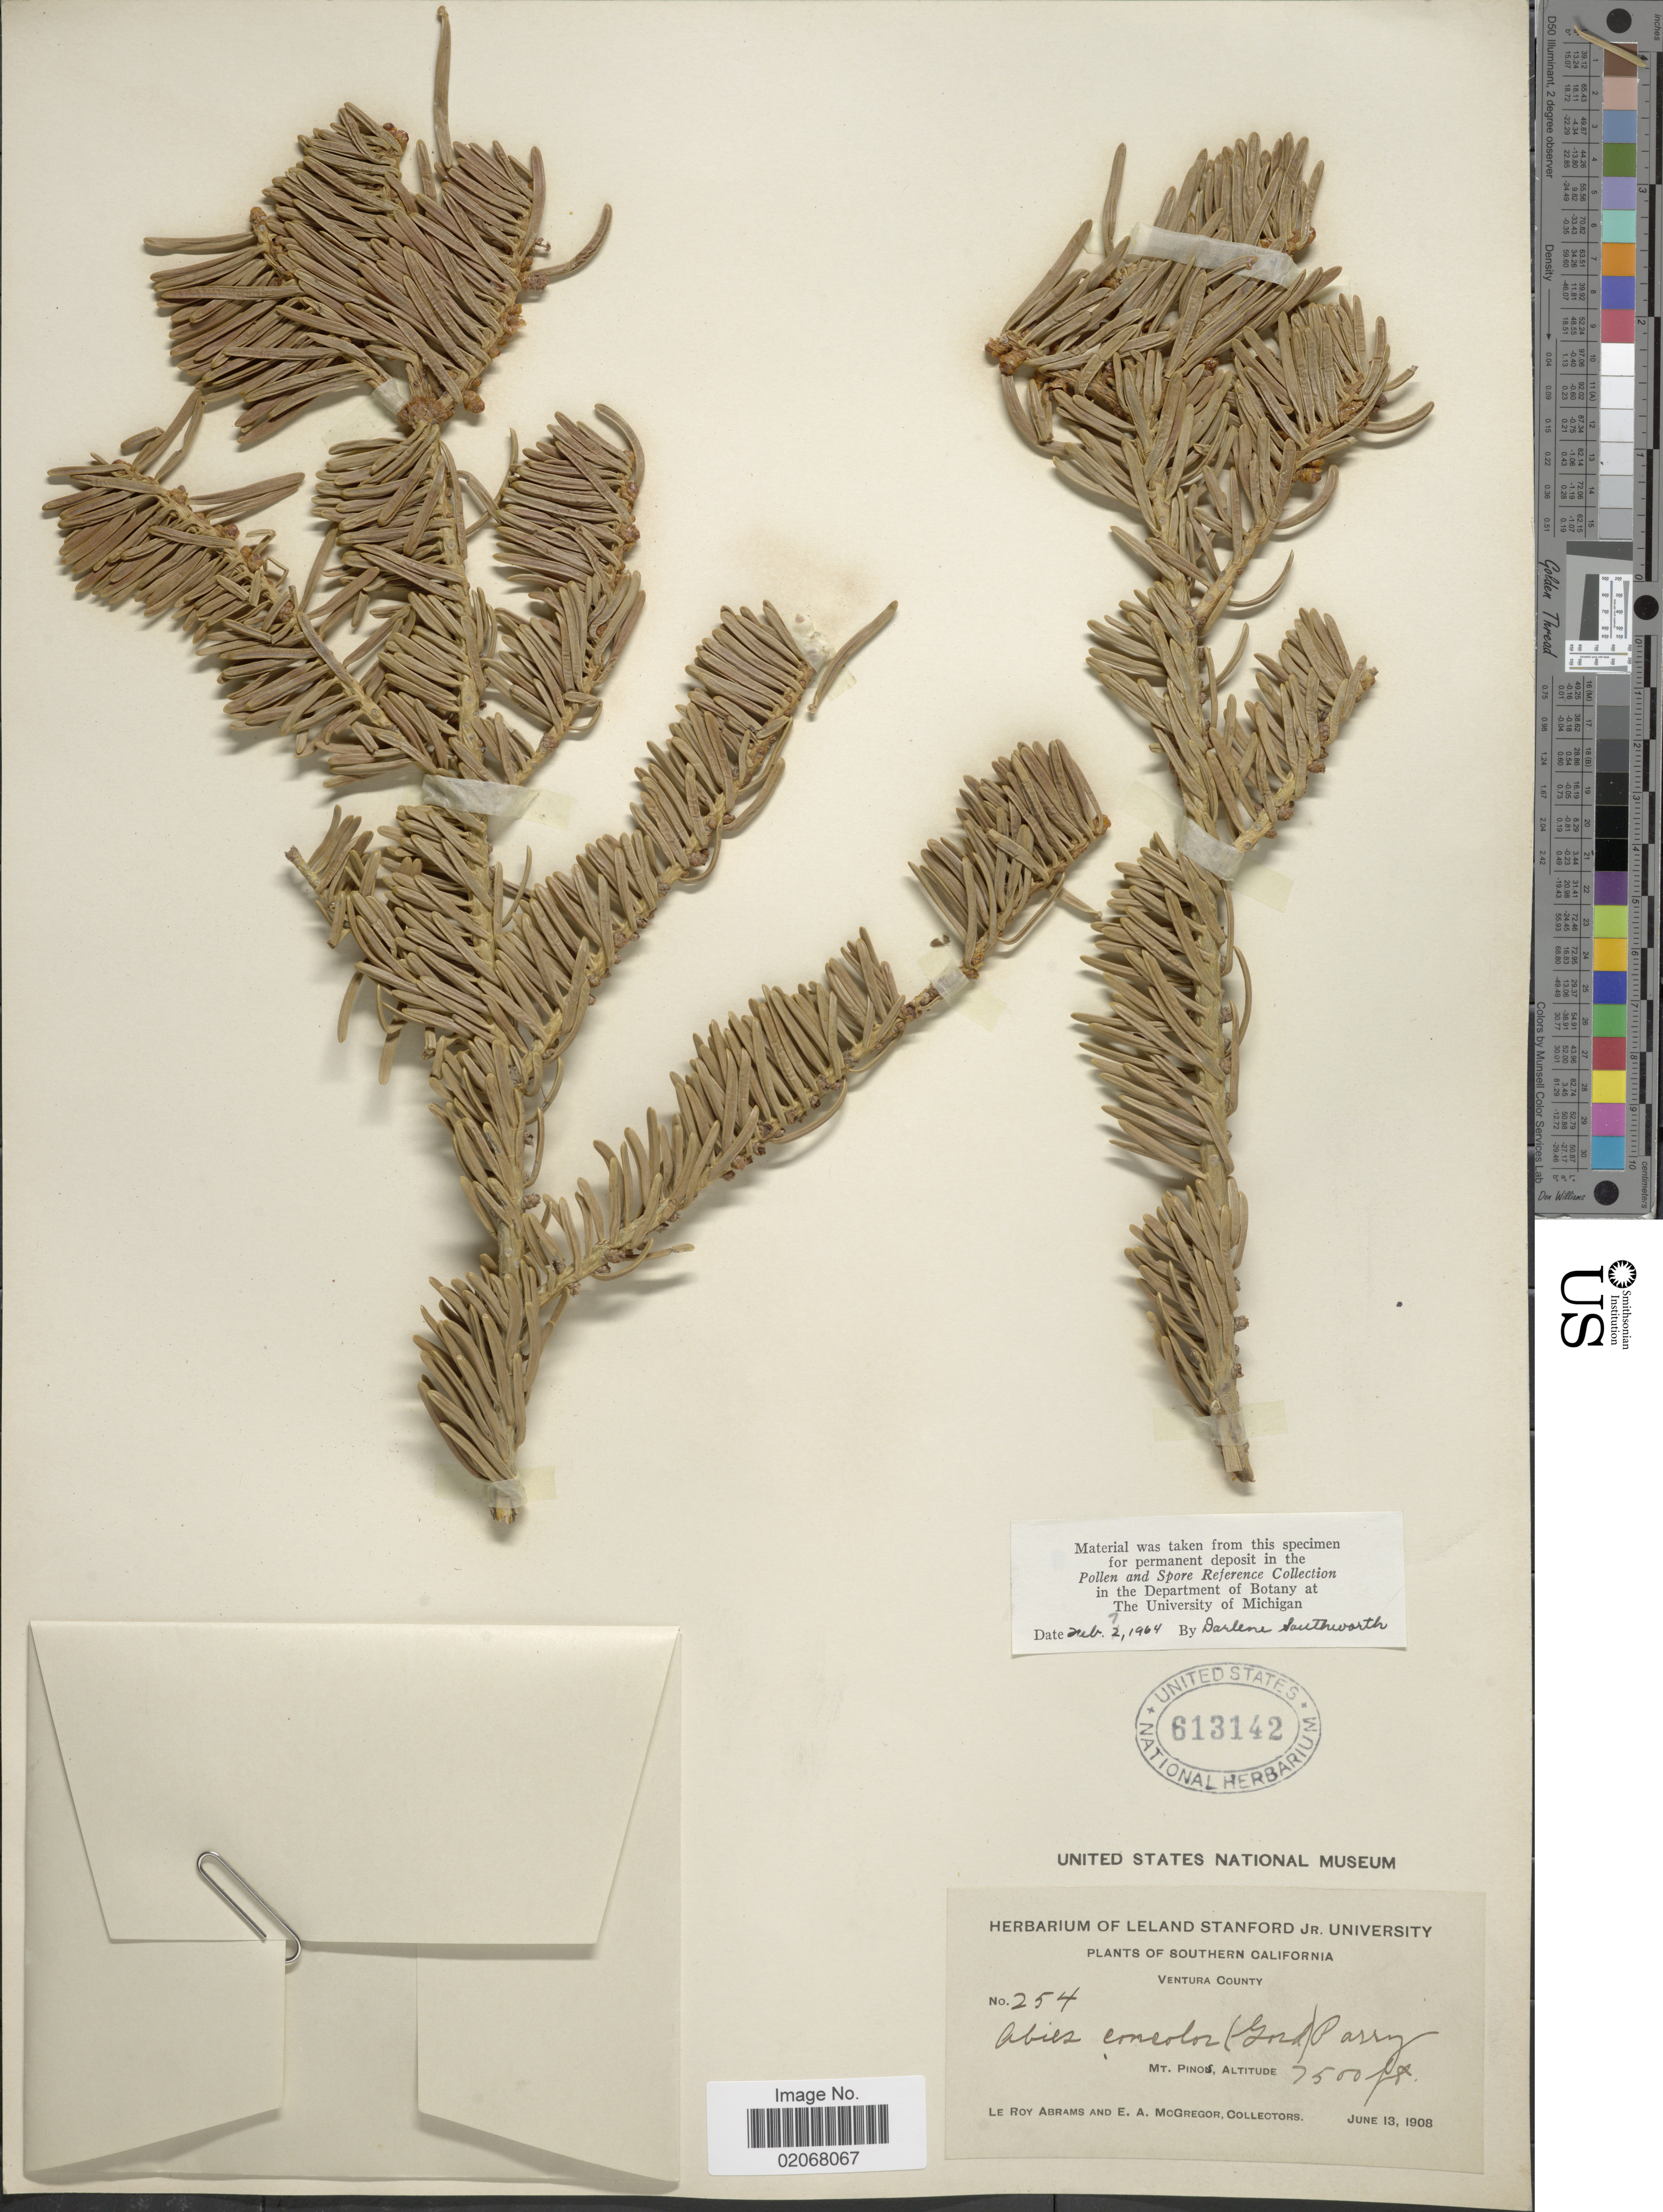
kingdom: Plantae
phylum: Tracheophyta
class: Pinopsida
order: Pinales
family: Pinaceae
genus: Abies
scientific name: Abies concolor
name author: (Gordon & Glend.) Lindl. ex Hildebr.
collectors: L. Abrams & E. A. McGregor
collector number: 254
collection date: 1908-06-13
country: United States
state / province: California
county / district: Ventura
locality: Southern California, Ventura County, Mt Pinos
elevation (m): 2286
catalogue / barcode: US 613142